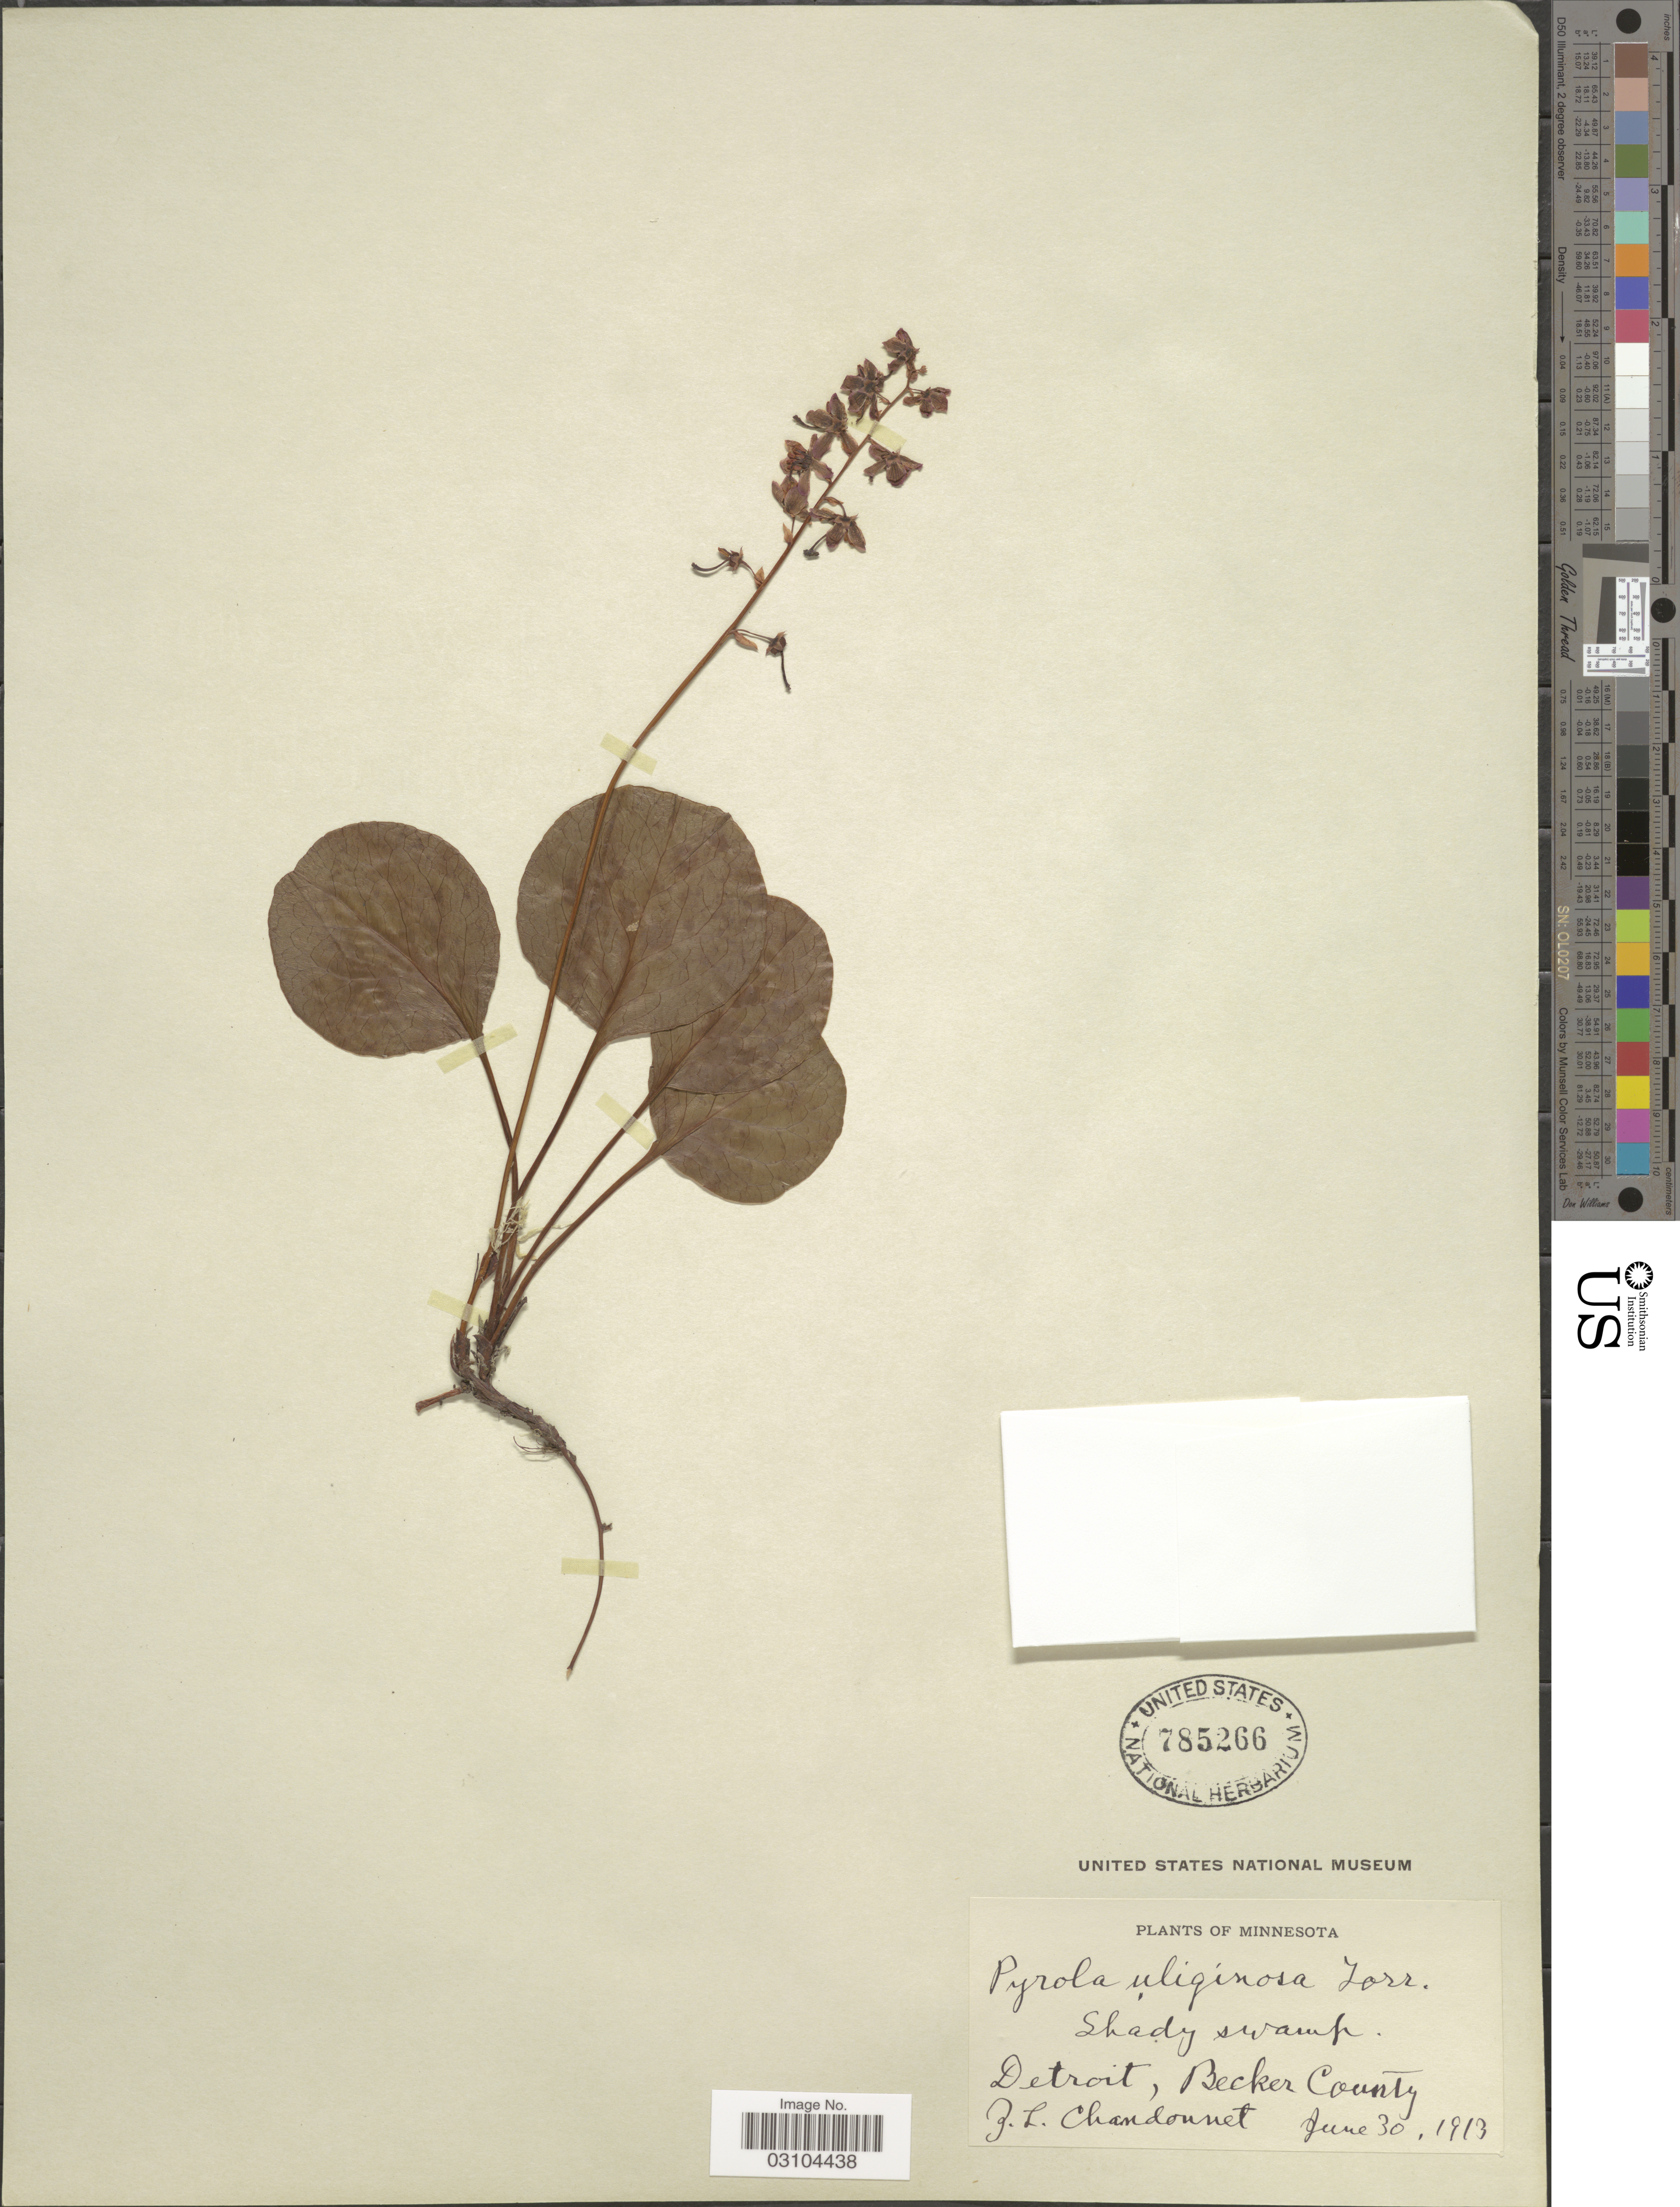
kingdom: Plantae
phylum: Tracheophyta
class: Magnoliopsida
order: Ericales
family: Ericaceae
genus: Pyrola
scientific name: Pyrola uliginosa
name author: Torr. & A. Gray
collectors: Z. Chandonnet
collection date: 1913-06-30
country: United States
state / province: Minnesota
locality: Detroit, Becker County.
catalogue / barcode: US 785266